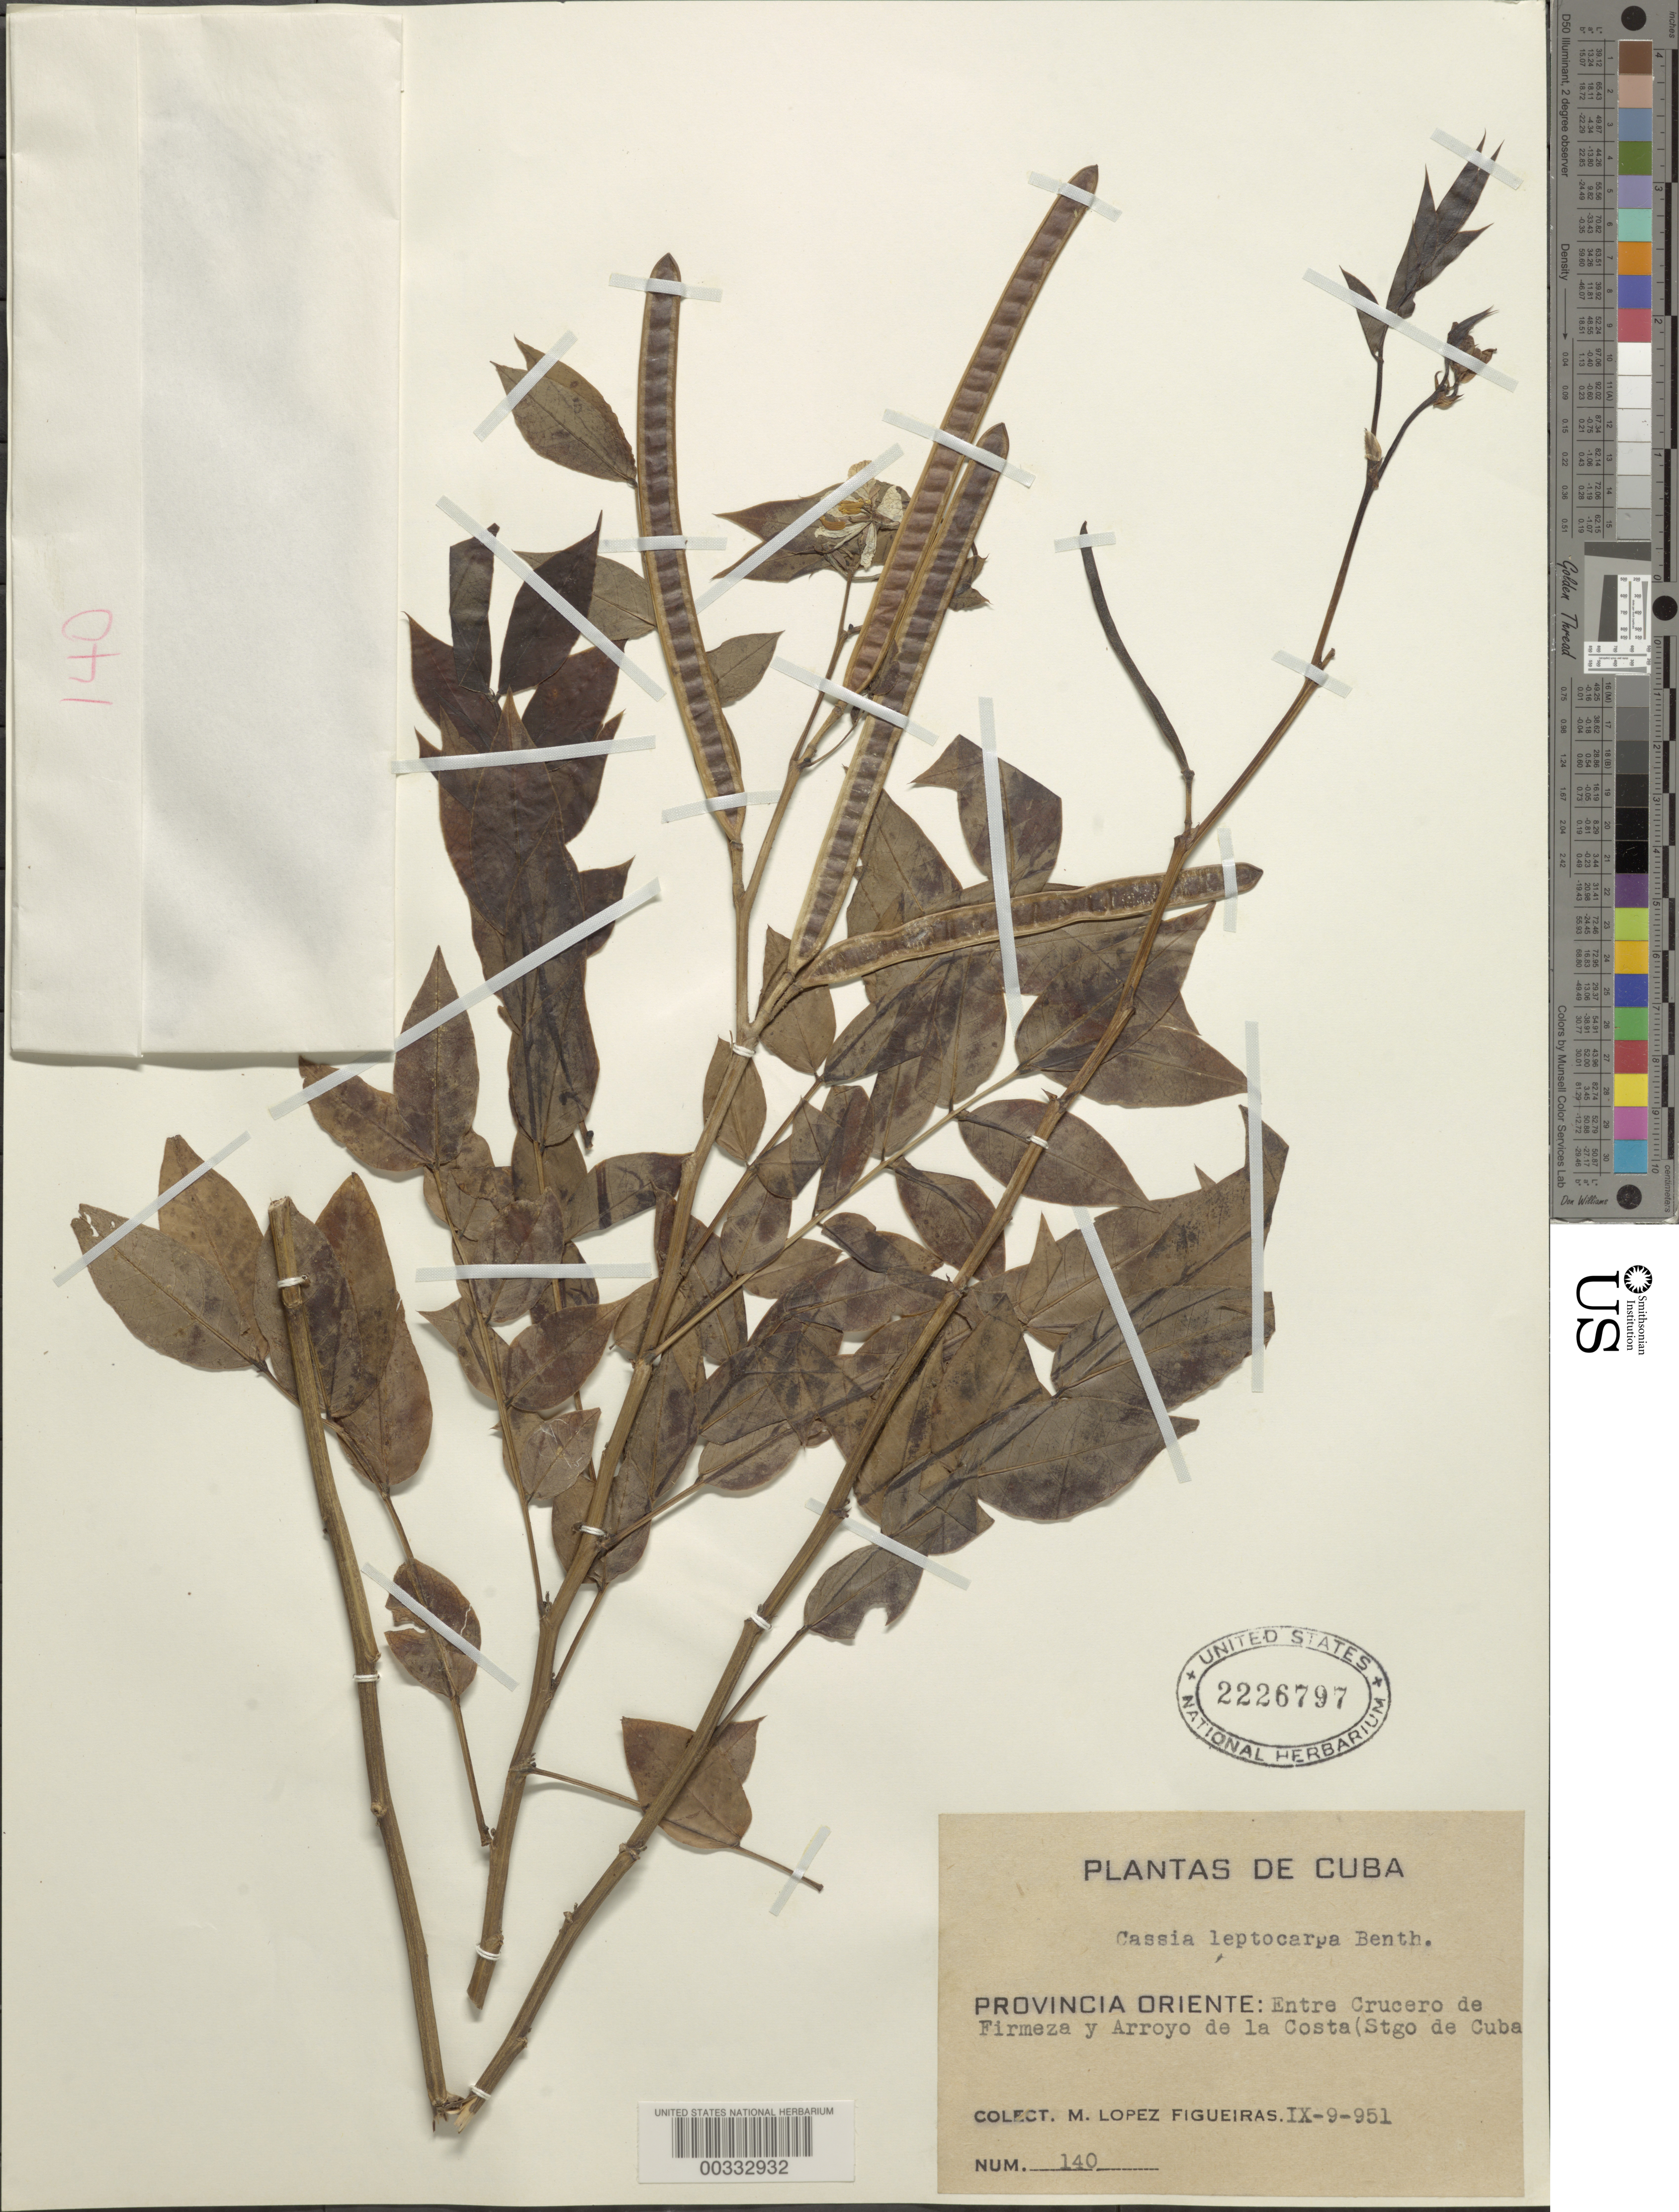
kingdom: Plantae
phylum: Tracheophyta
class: Magnoliopsida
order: Fabales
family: Fabaceae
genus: Senna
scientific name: Senna hirsuta var. leptocarpa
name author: (Benth.) H.S. Irwin & Barneby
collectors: M. López Figueiras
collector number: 140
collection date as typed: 09 Sep 1951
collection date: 1951-09-09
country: Cuba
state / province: Oriente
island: Greater Antilles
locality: Between crucero de firmeza and arroyo de la costa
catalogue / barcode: US 2226797